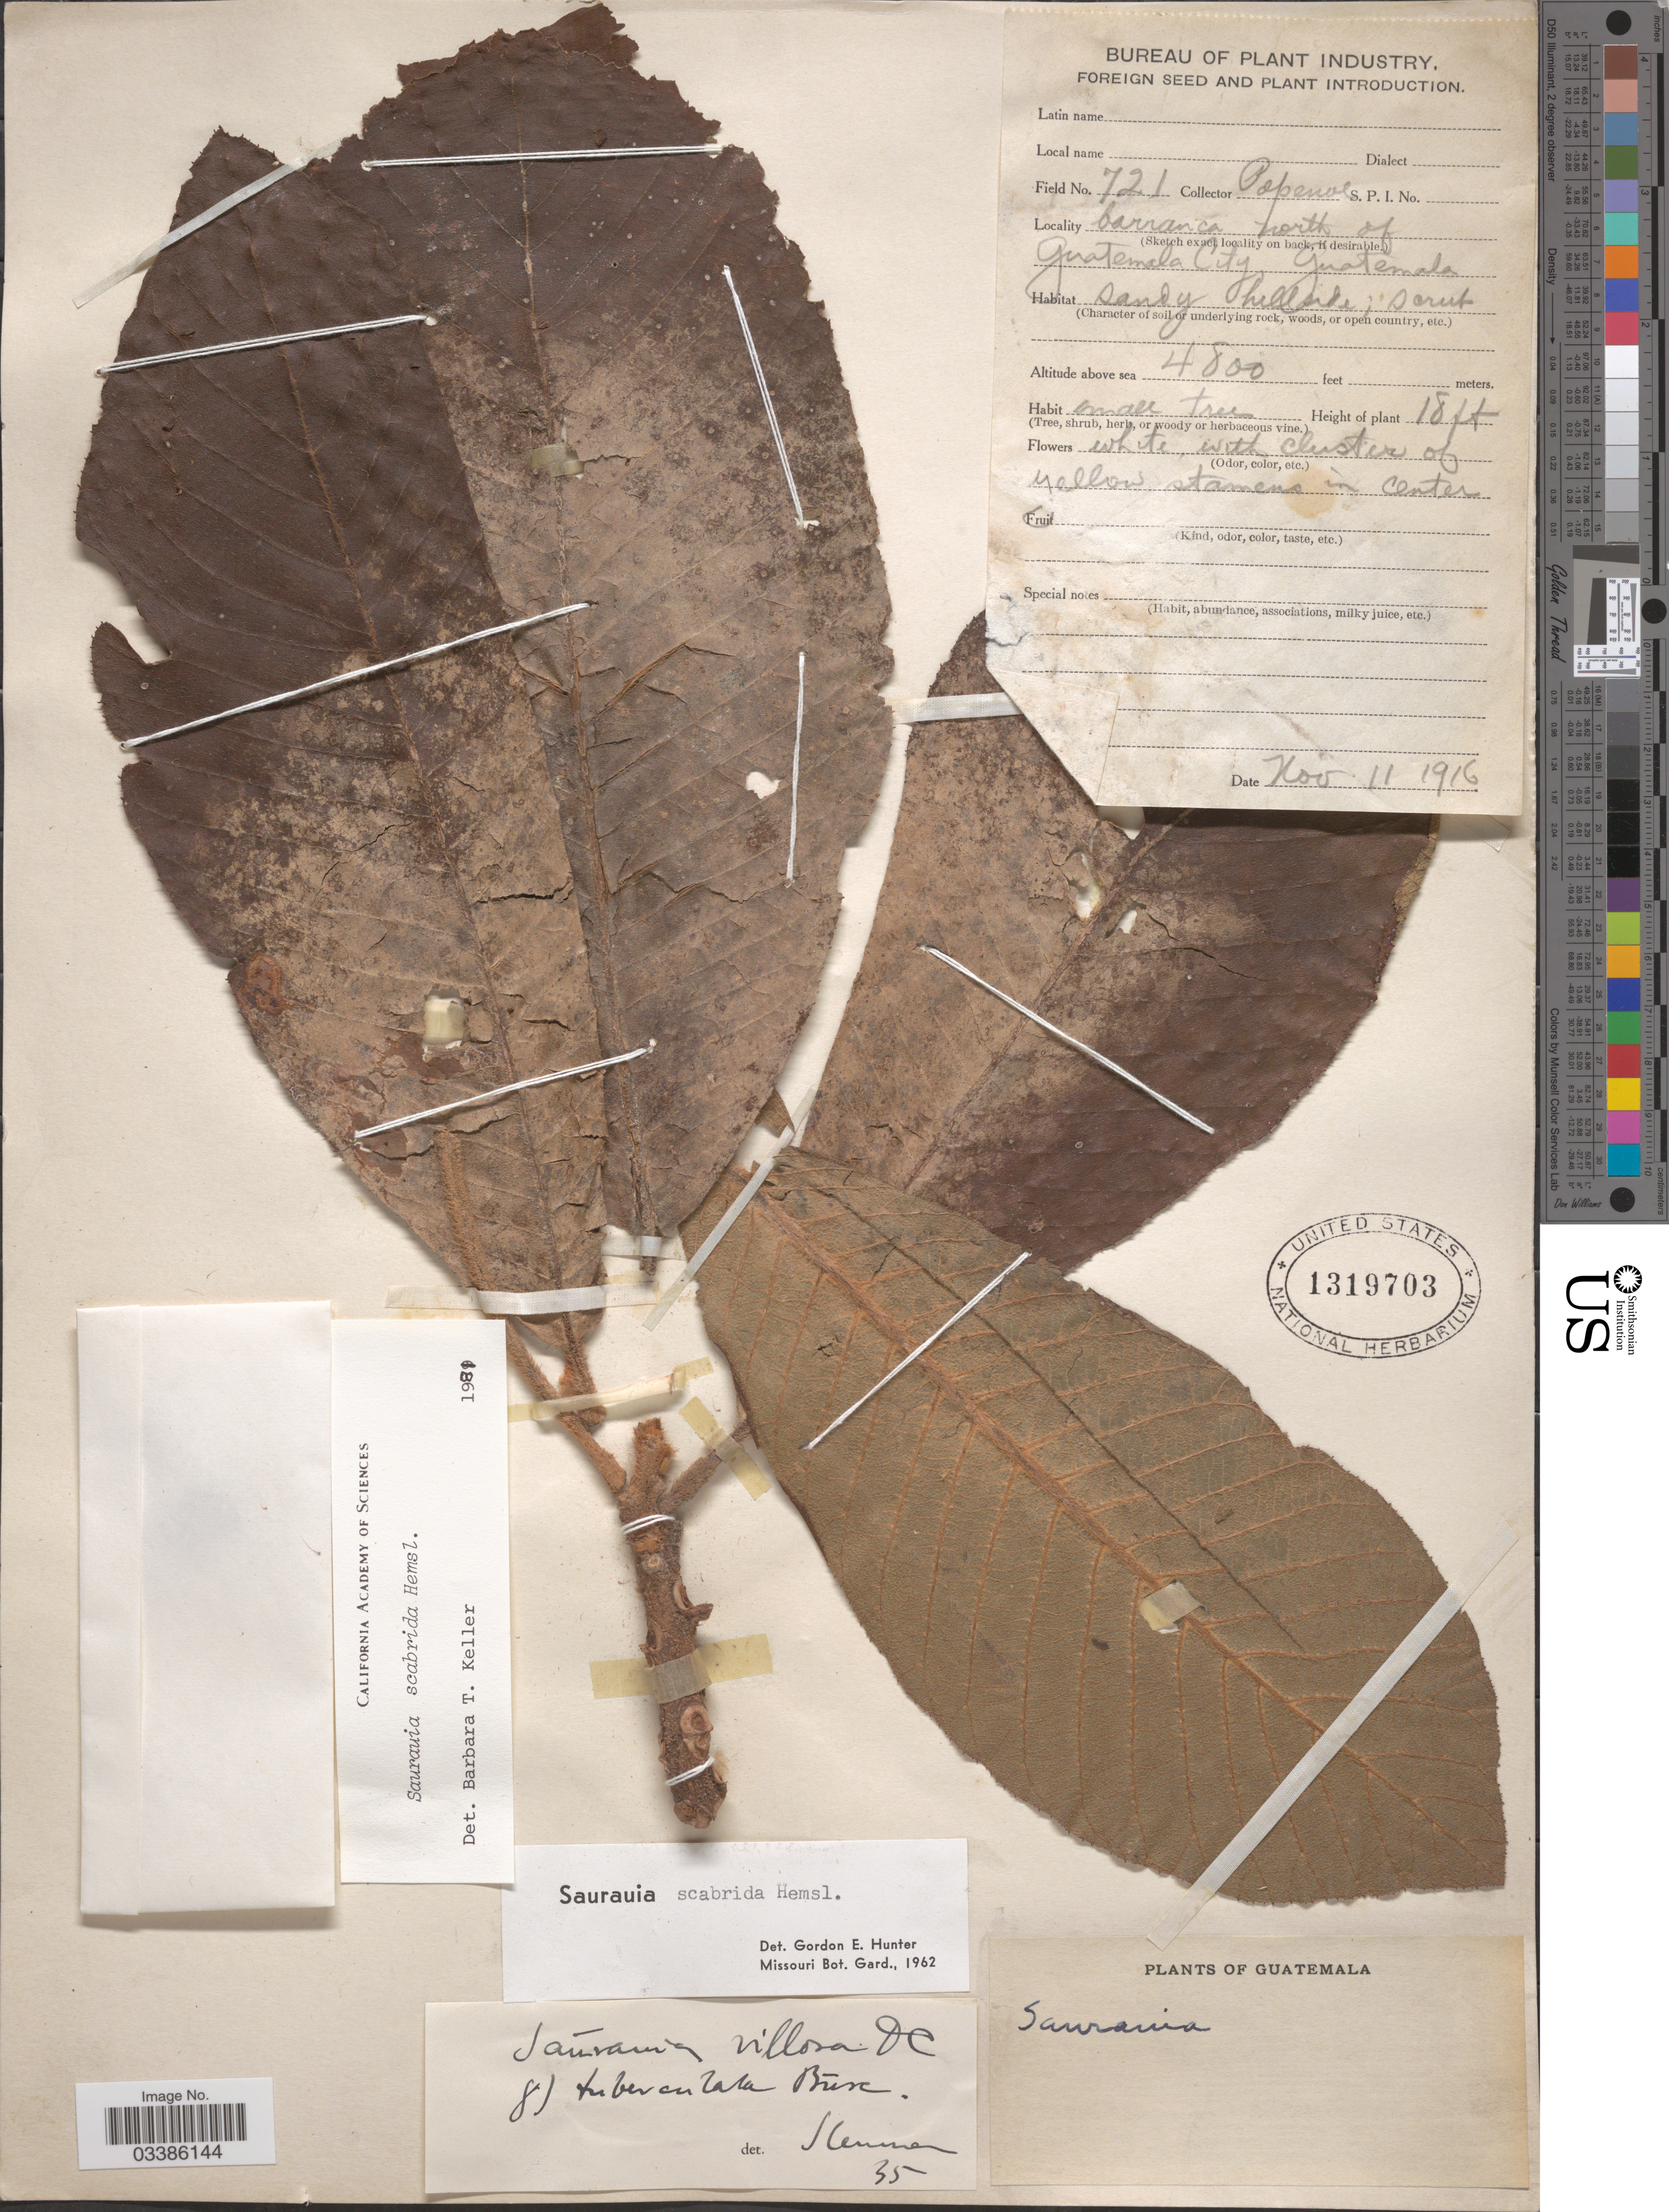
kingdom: Plantae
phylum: Tracheophyta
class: Magnoliopsida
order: Ericales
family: Actinidiaceae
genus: Saurauia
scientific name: Saurauia scabrida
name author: Hemsl.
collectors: -- Popenoe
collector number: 721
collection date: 1916-11-11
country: Guatemala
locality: Barranca north of Guatemala City.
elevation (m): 1463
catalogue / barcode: US 1319703